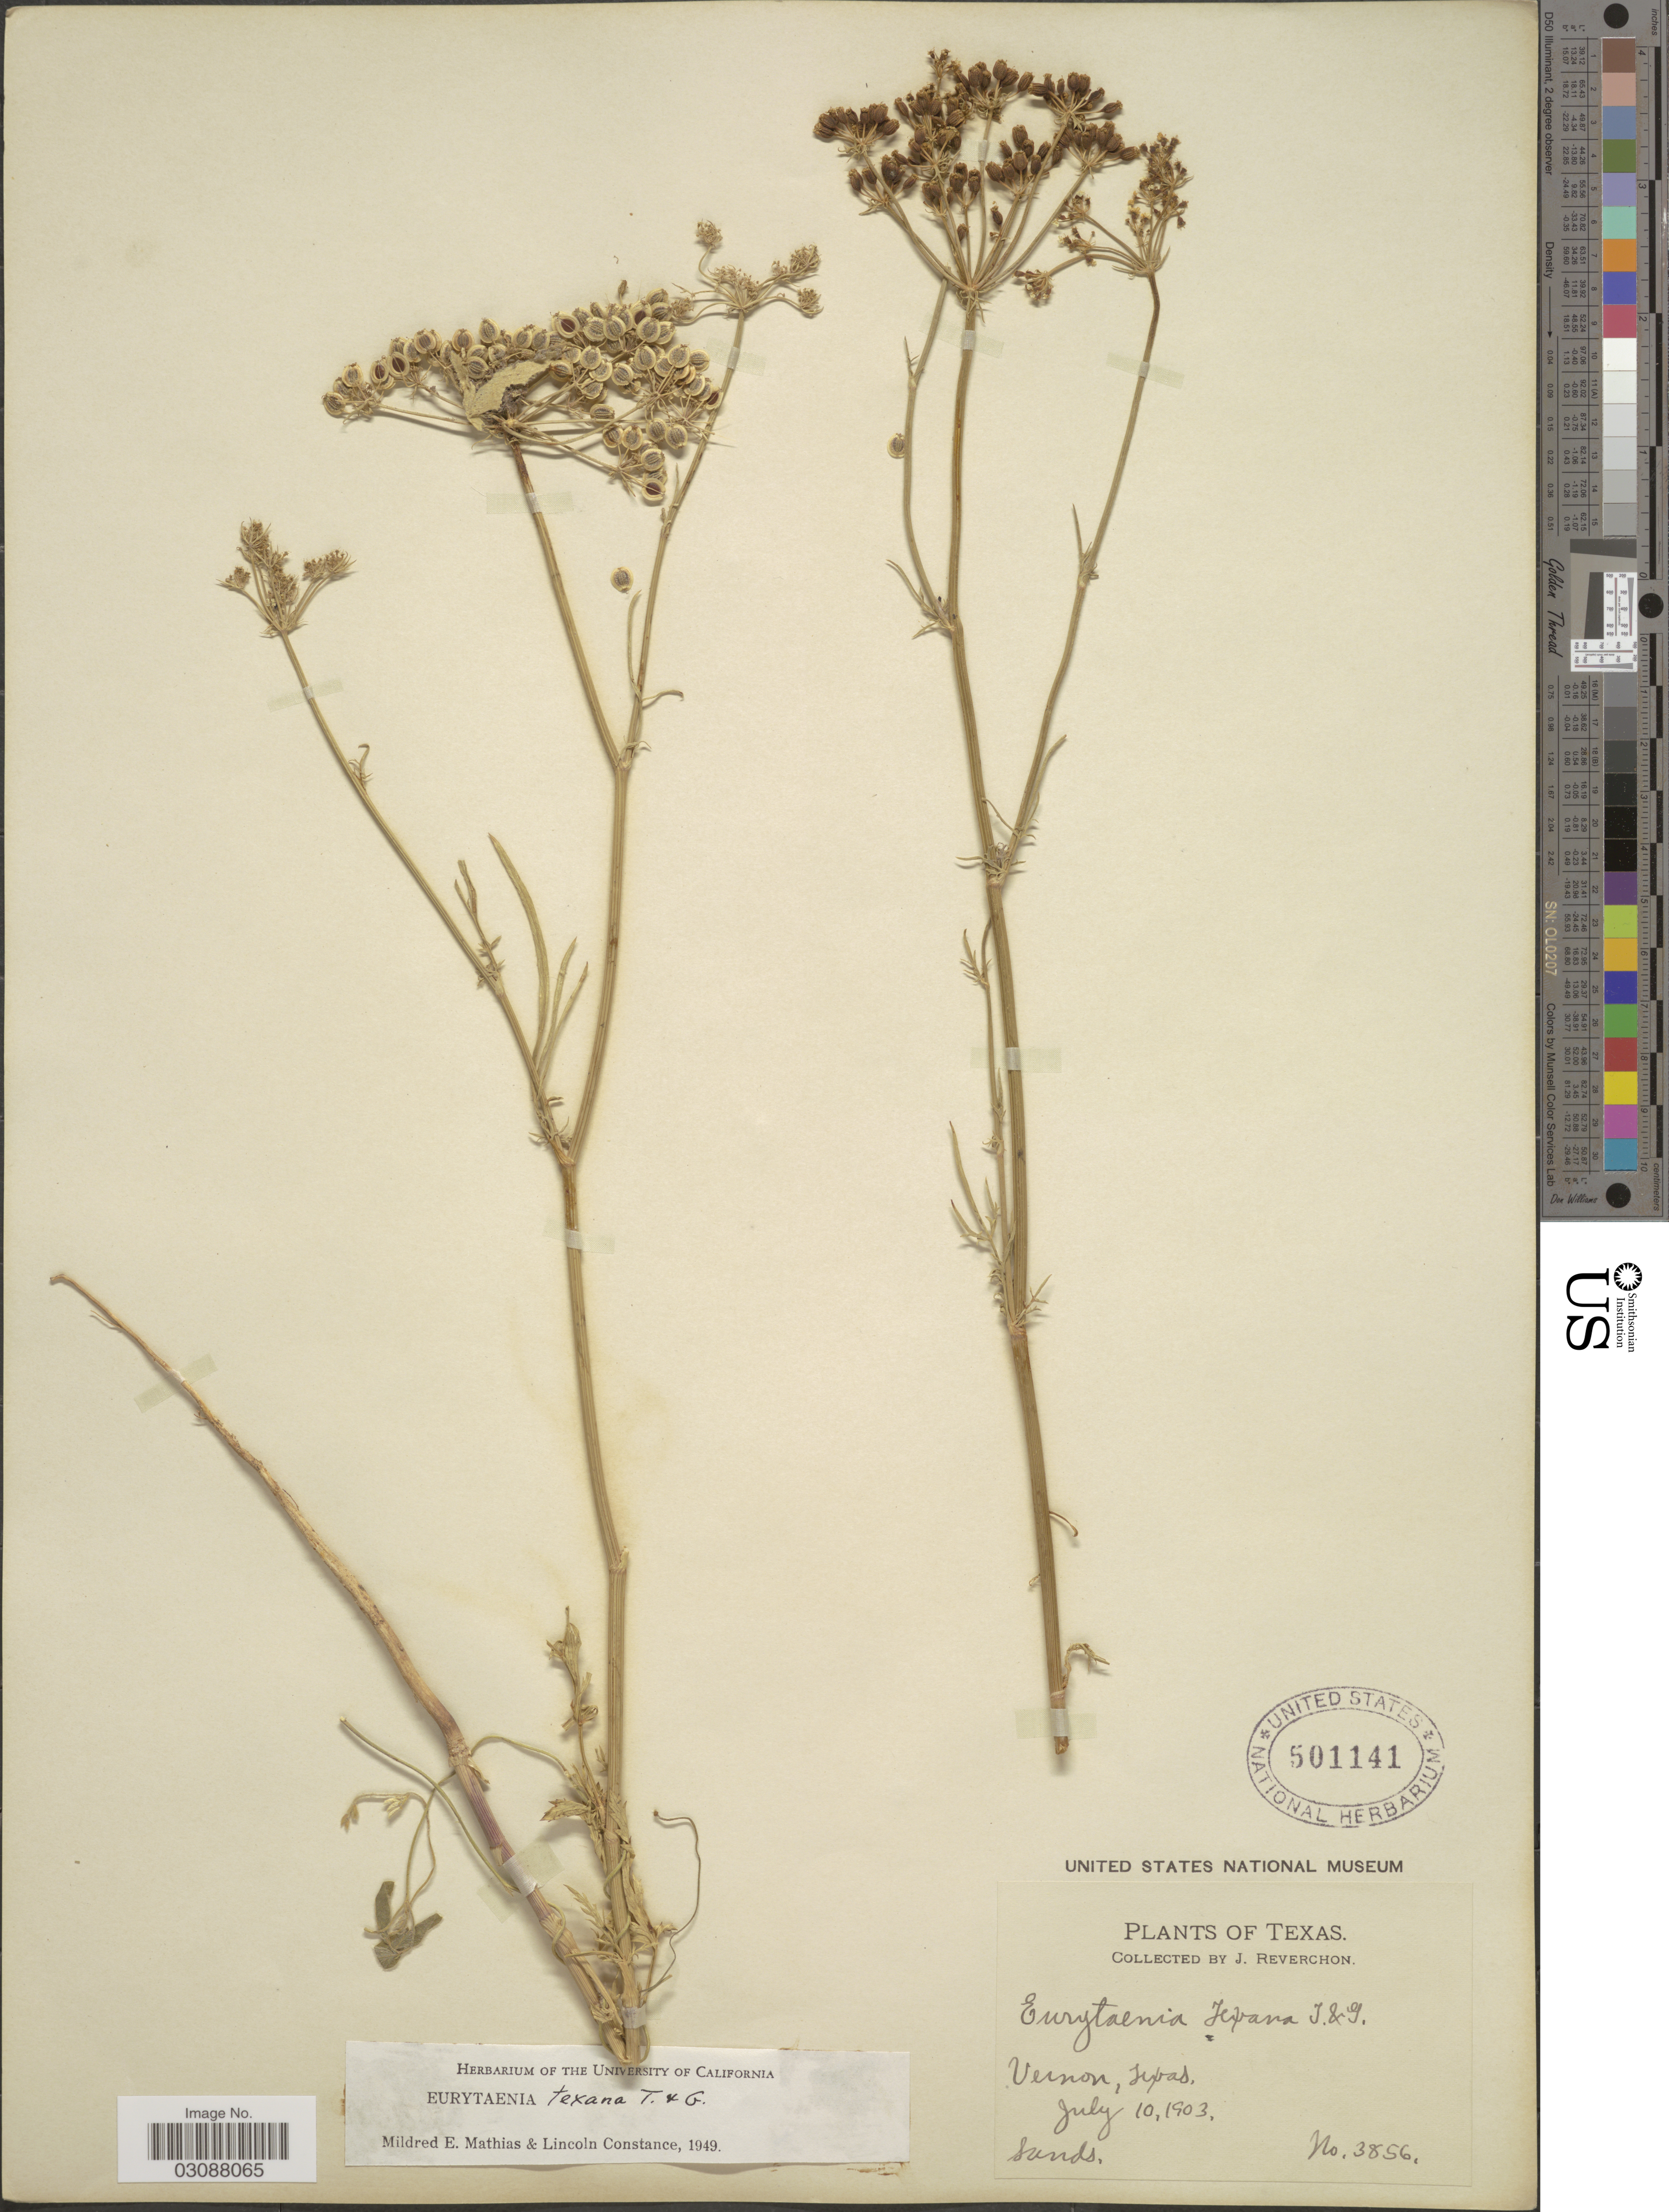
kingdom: Plantae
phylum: Tracheophyta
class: Magnoliopsida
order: Apiales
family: Apiaceae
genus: Eurytaenia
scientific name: Eurytaenia texana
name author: Torr. & A. Gray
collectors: J. Reverchon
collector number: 3856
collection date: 1903-07-10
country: United States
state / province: Texas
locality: Vernon.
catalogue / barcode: US 501141